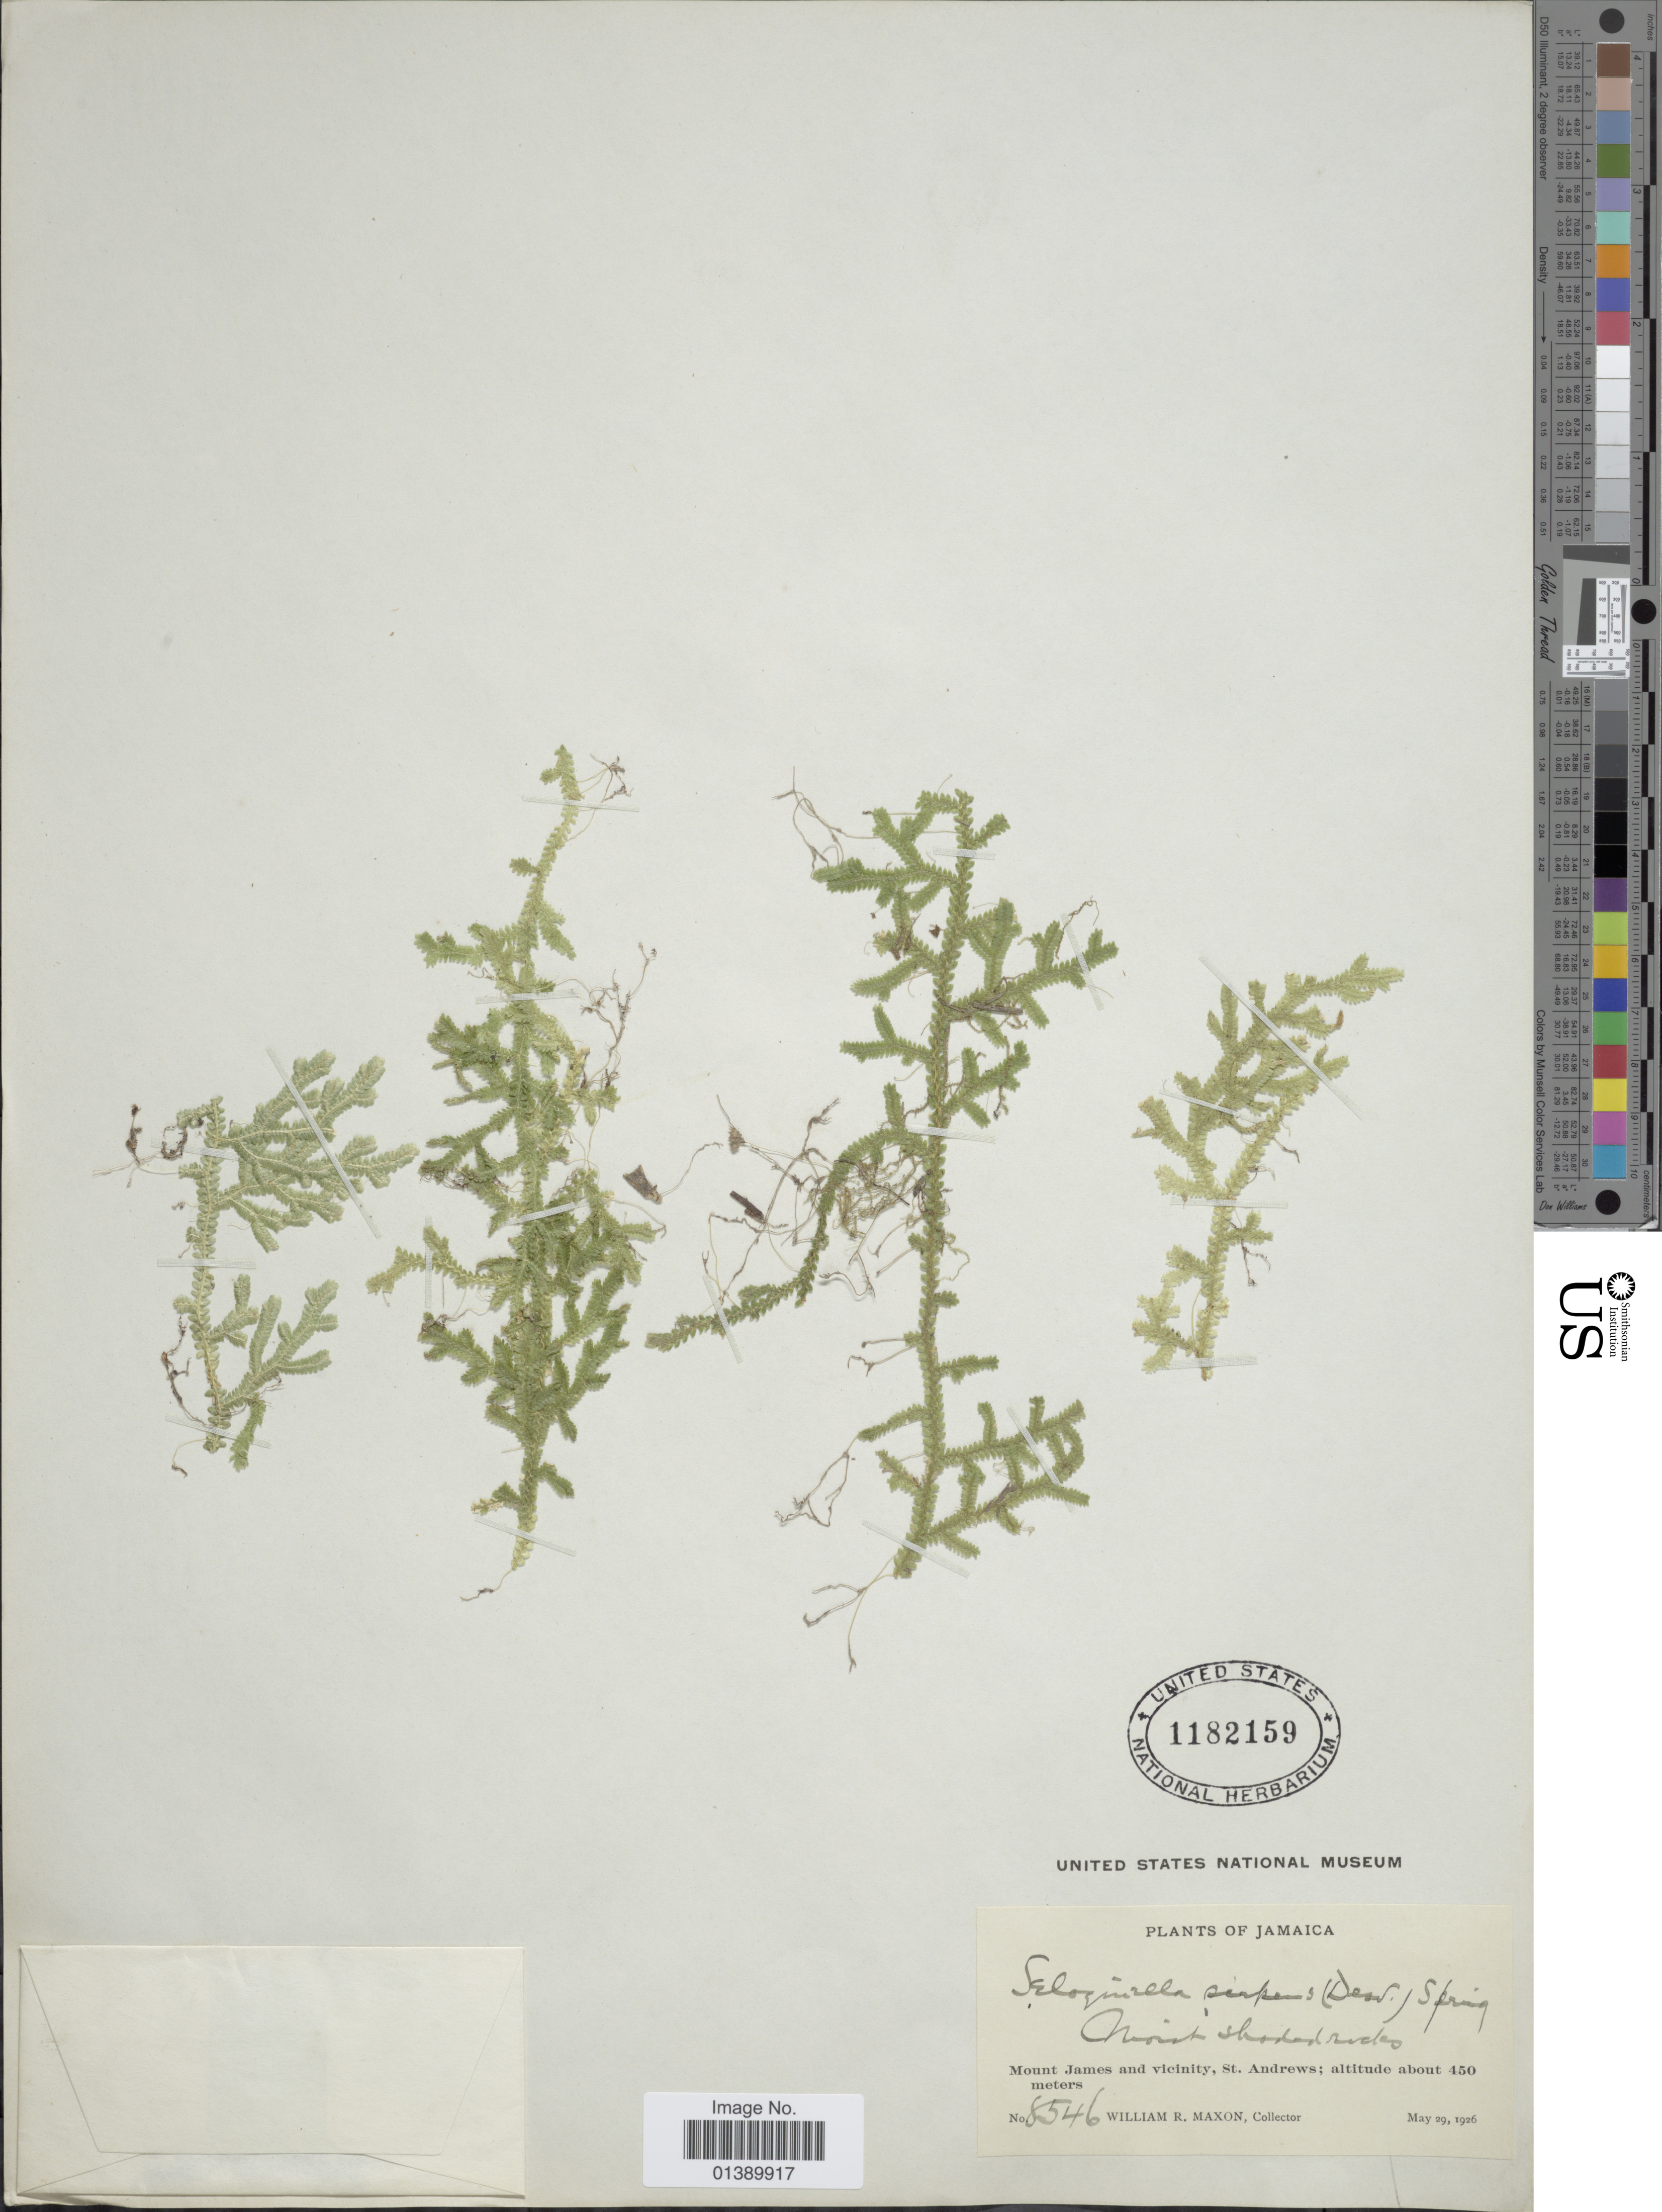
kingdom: Plantae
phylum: Tracheophyta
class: Lycopodiopsida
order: Selaginellales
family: Selaginellaceae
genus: Selaginella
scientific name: Selaginella serpens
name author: (Desv. ex Poir.) Spring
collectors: W. R. Maxon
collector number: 8546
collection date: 1926-05-29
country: Jamaica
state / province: Saint Andrew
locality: Mount James and vicinity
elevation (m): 450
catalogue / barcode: US 1182159